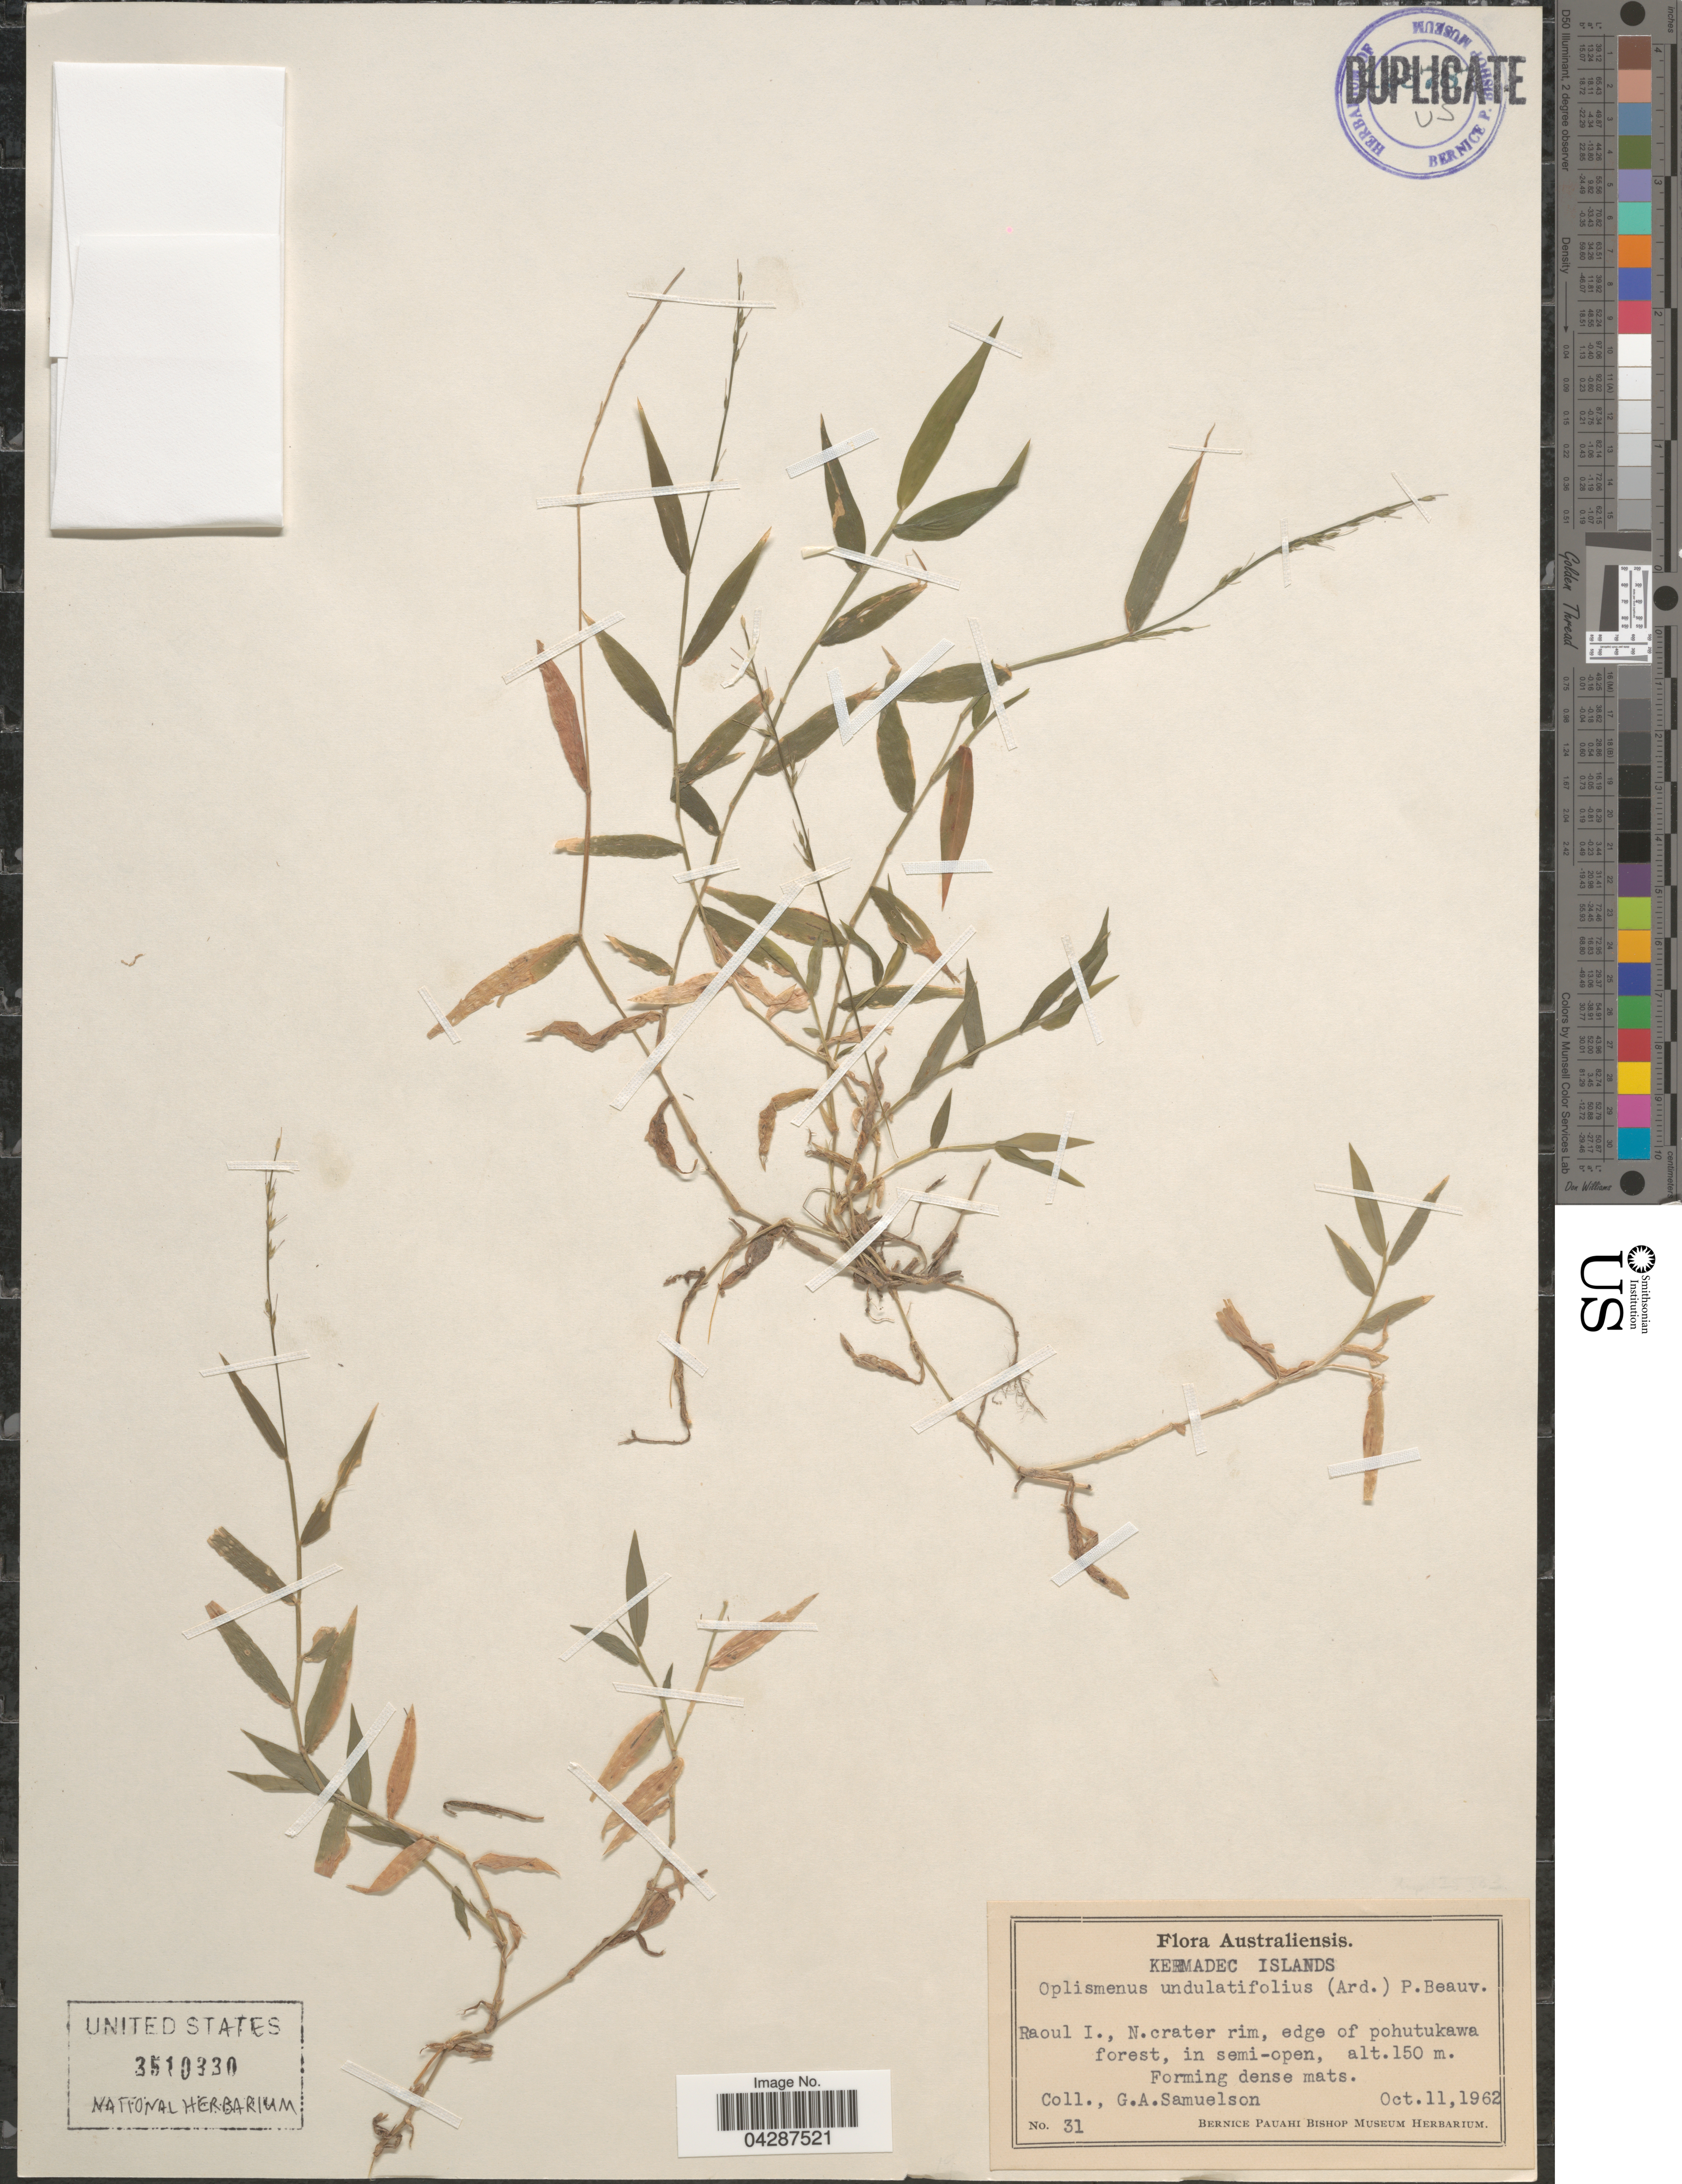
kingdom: Plantae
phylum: Tracheophyta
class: Liliopsida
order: Poales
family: Poaceae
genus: Oplismenus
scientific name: Oplismenus undulatifolius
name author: (Ard.) P. Beauv.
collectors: G. Samuelson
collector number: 31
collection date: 1962-10-11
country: New Zealand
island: Raoul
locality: Kermadec Islands. Raoul I., N. crater rim, edge of Pohuyukawa forest, in semi-open.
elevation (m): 150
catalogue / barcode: US 3510330